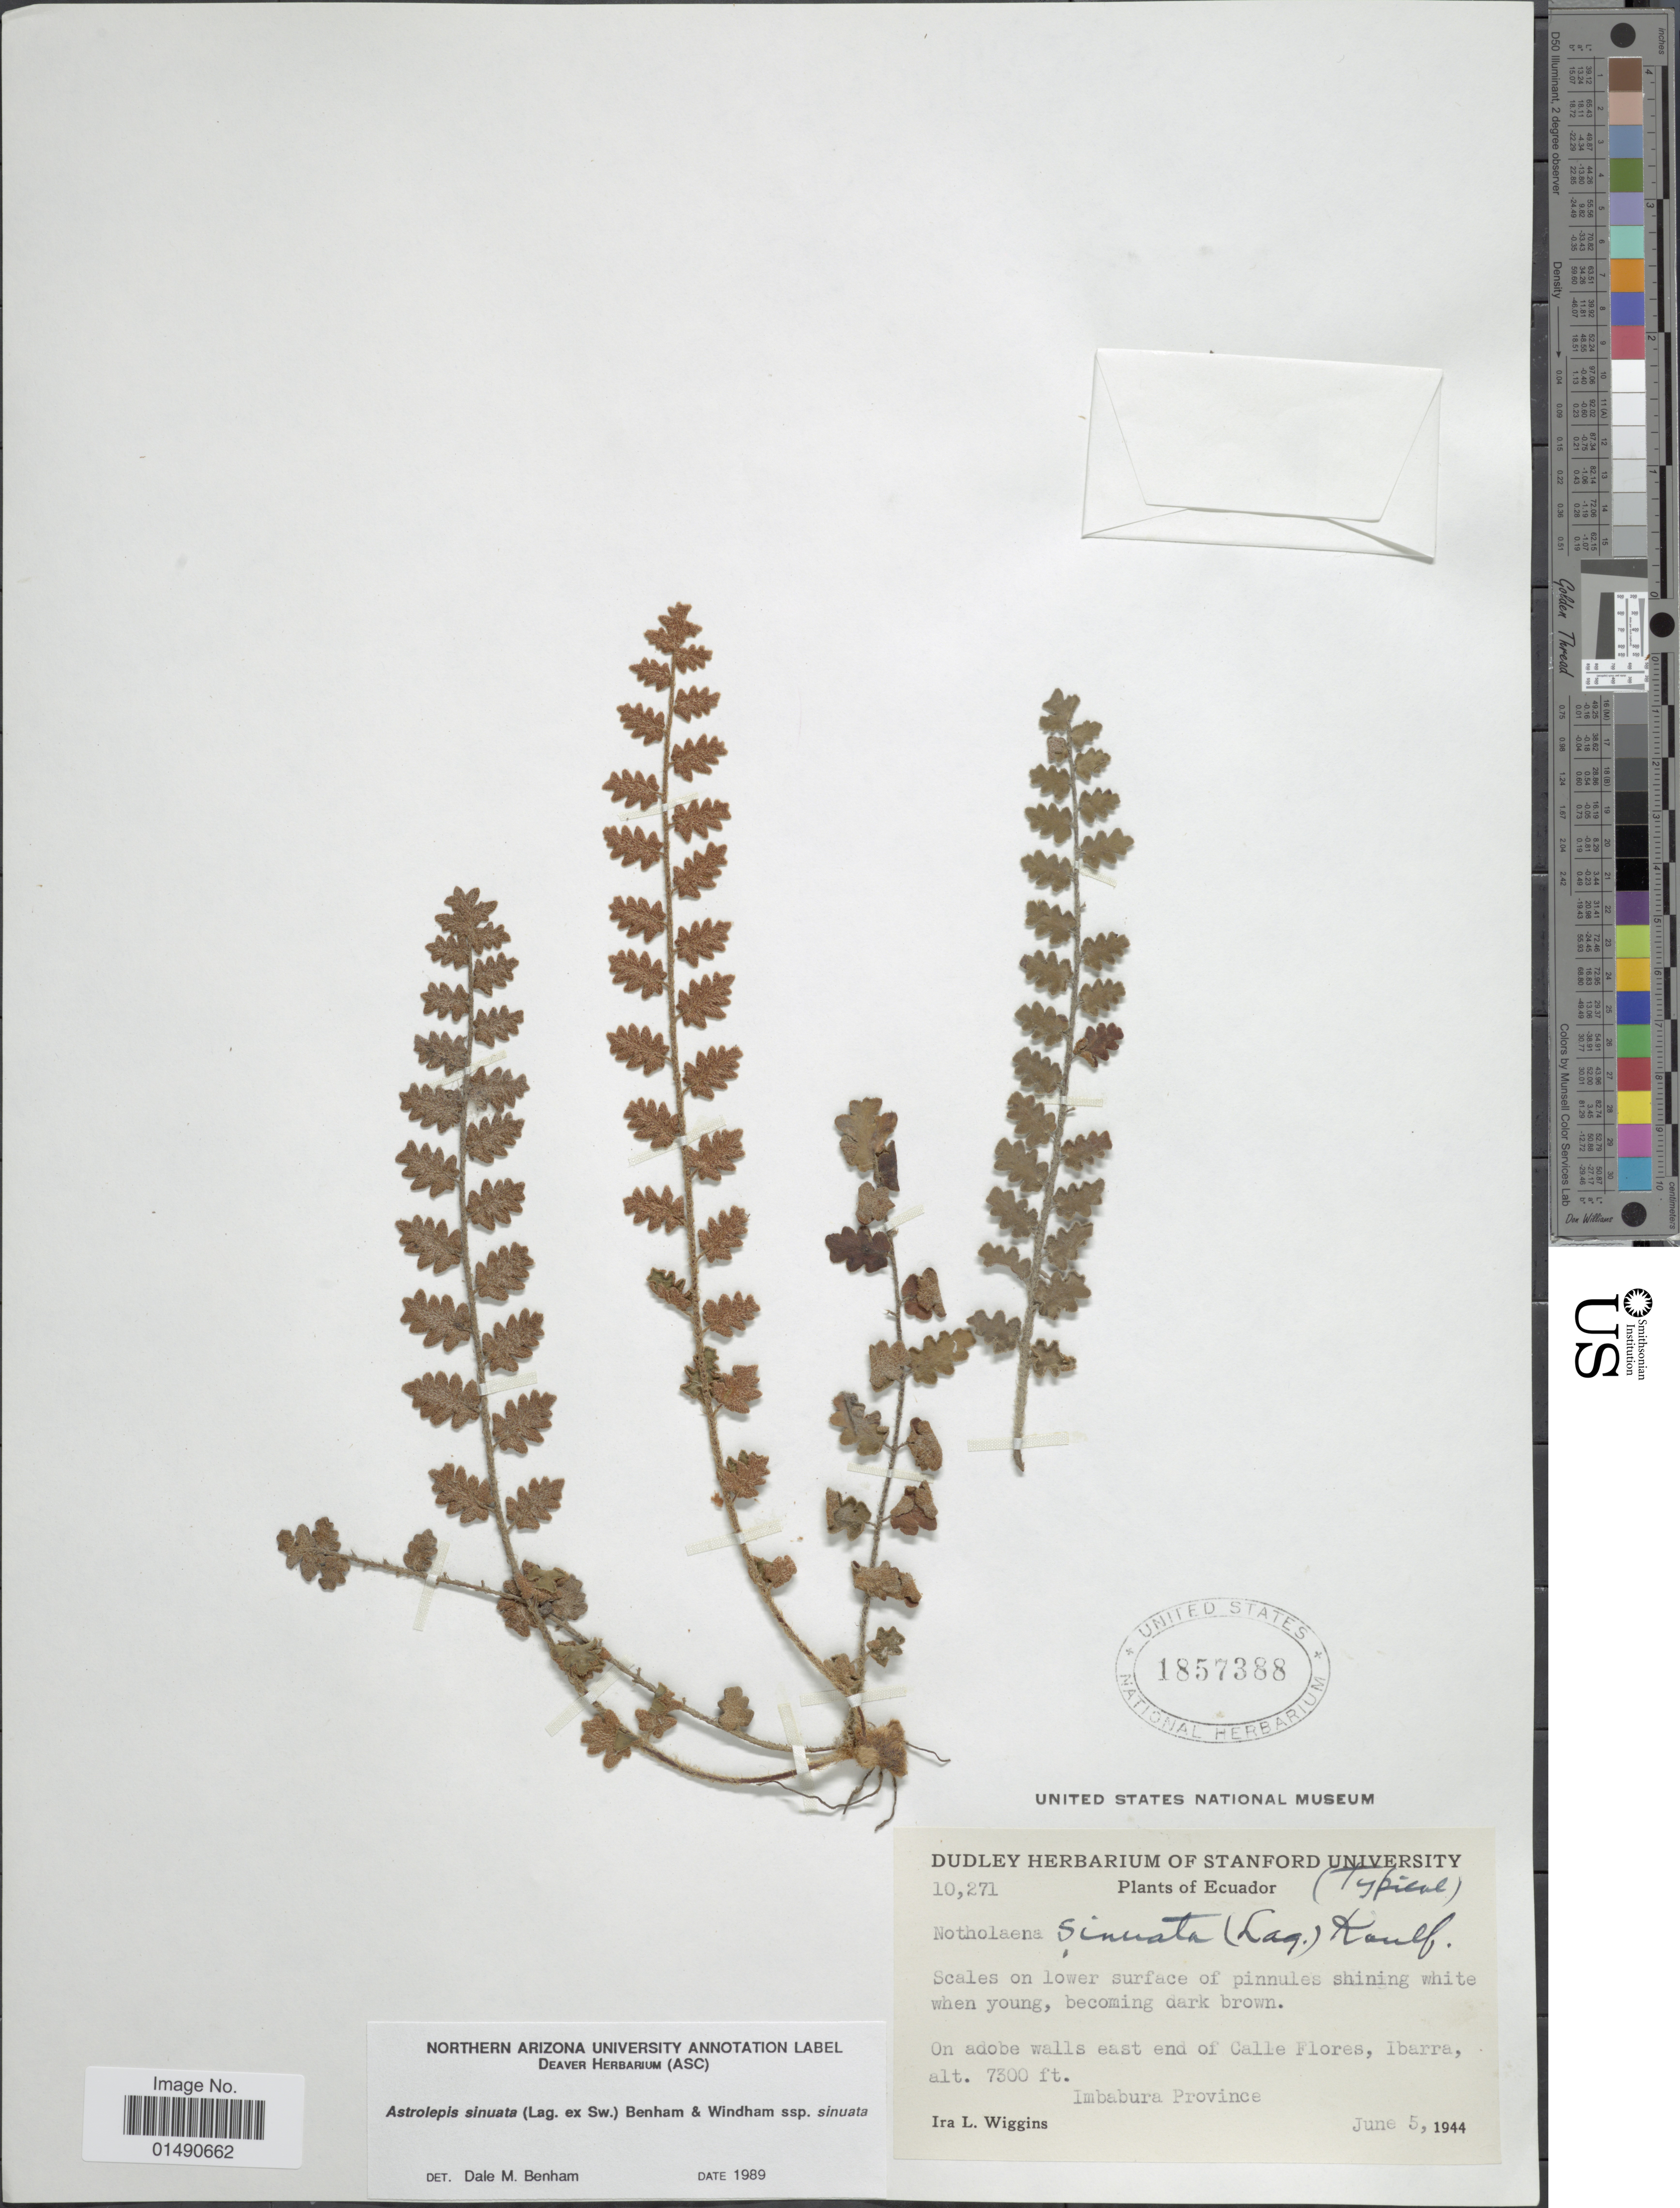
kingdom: Plantae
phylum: Tracheophyta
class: Polypodiopsida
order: Polypodiales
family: Pteridaceae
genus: Astrolepis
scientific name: Astrolepis sinuata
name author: (Lag. ex Sw.) D.M. Benham & Windham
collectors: I. L. Wiggins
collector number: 10271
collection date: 1944-06-05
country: Ecuador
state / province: Imbabura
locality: On adobe walls east of end of Calle Flores, Ibarra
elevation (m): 2225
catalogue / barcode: US 1857388